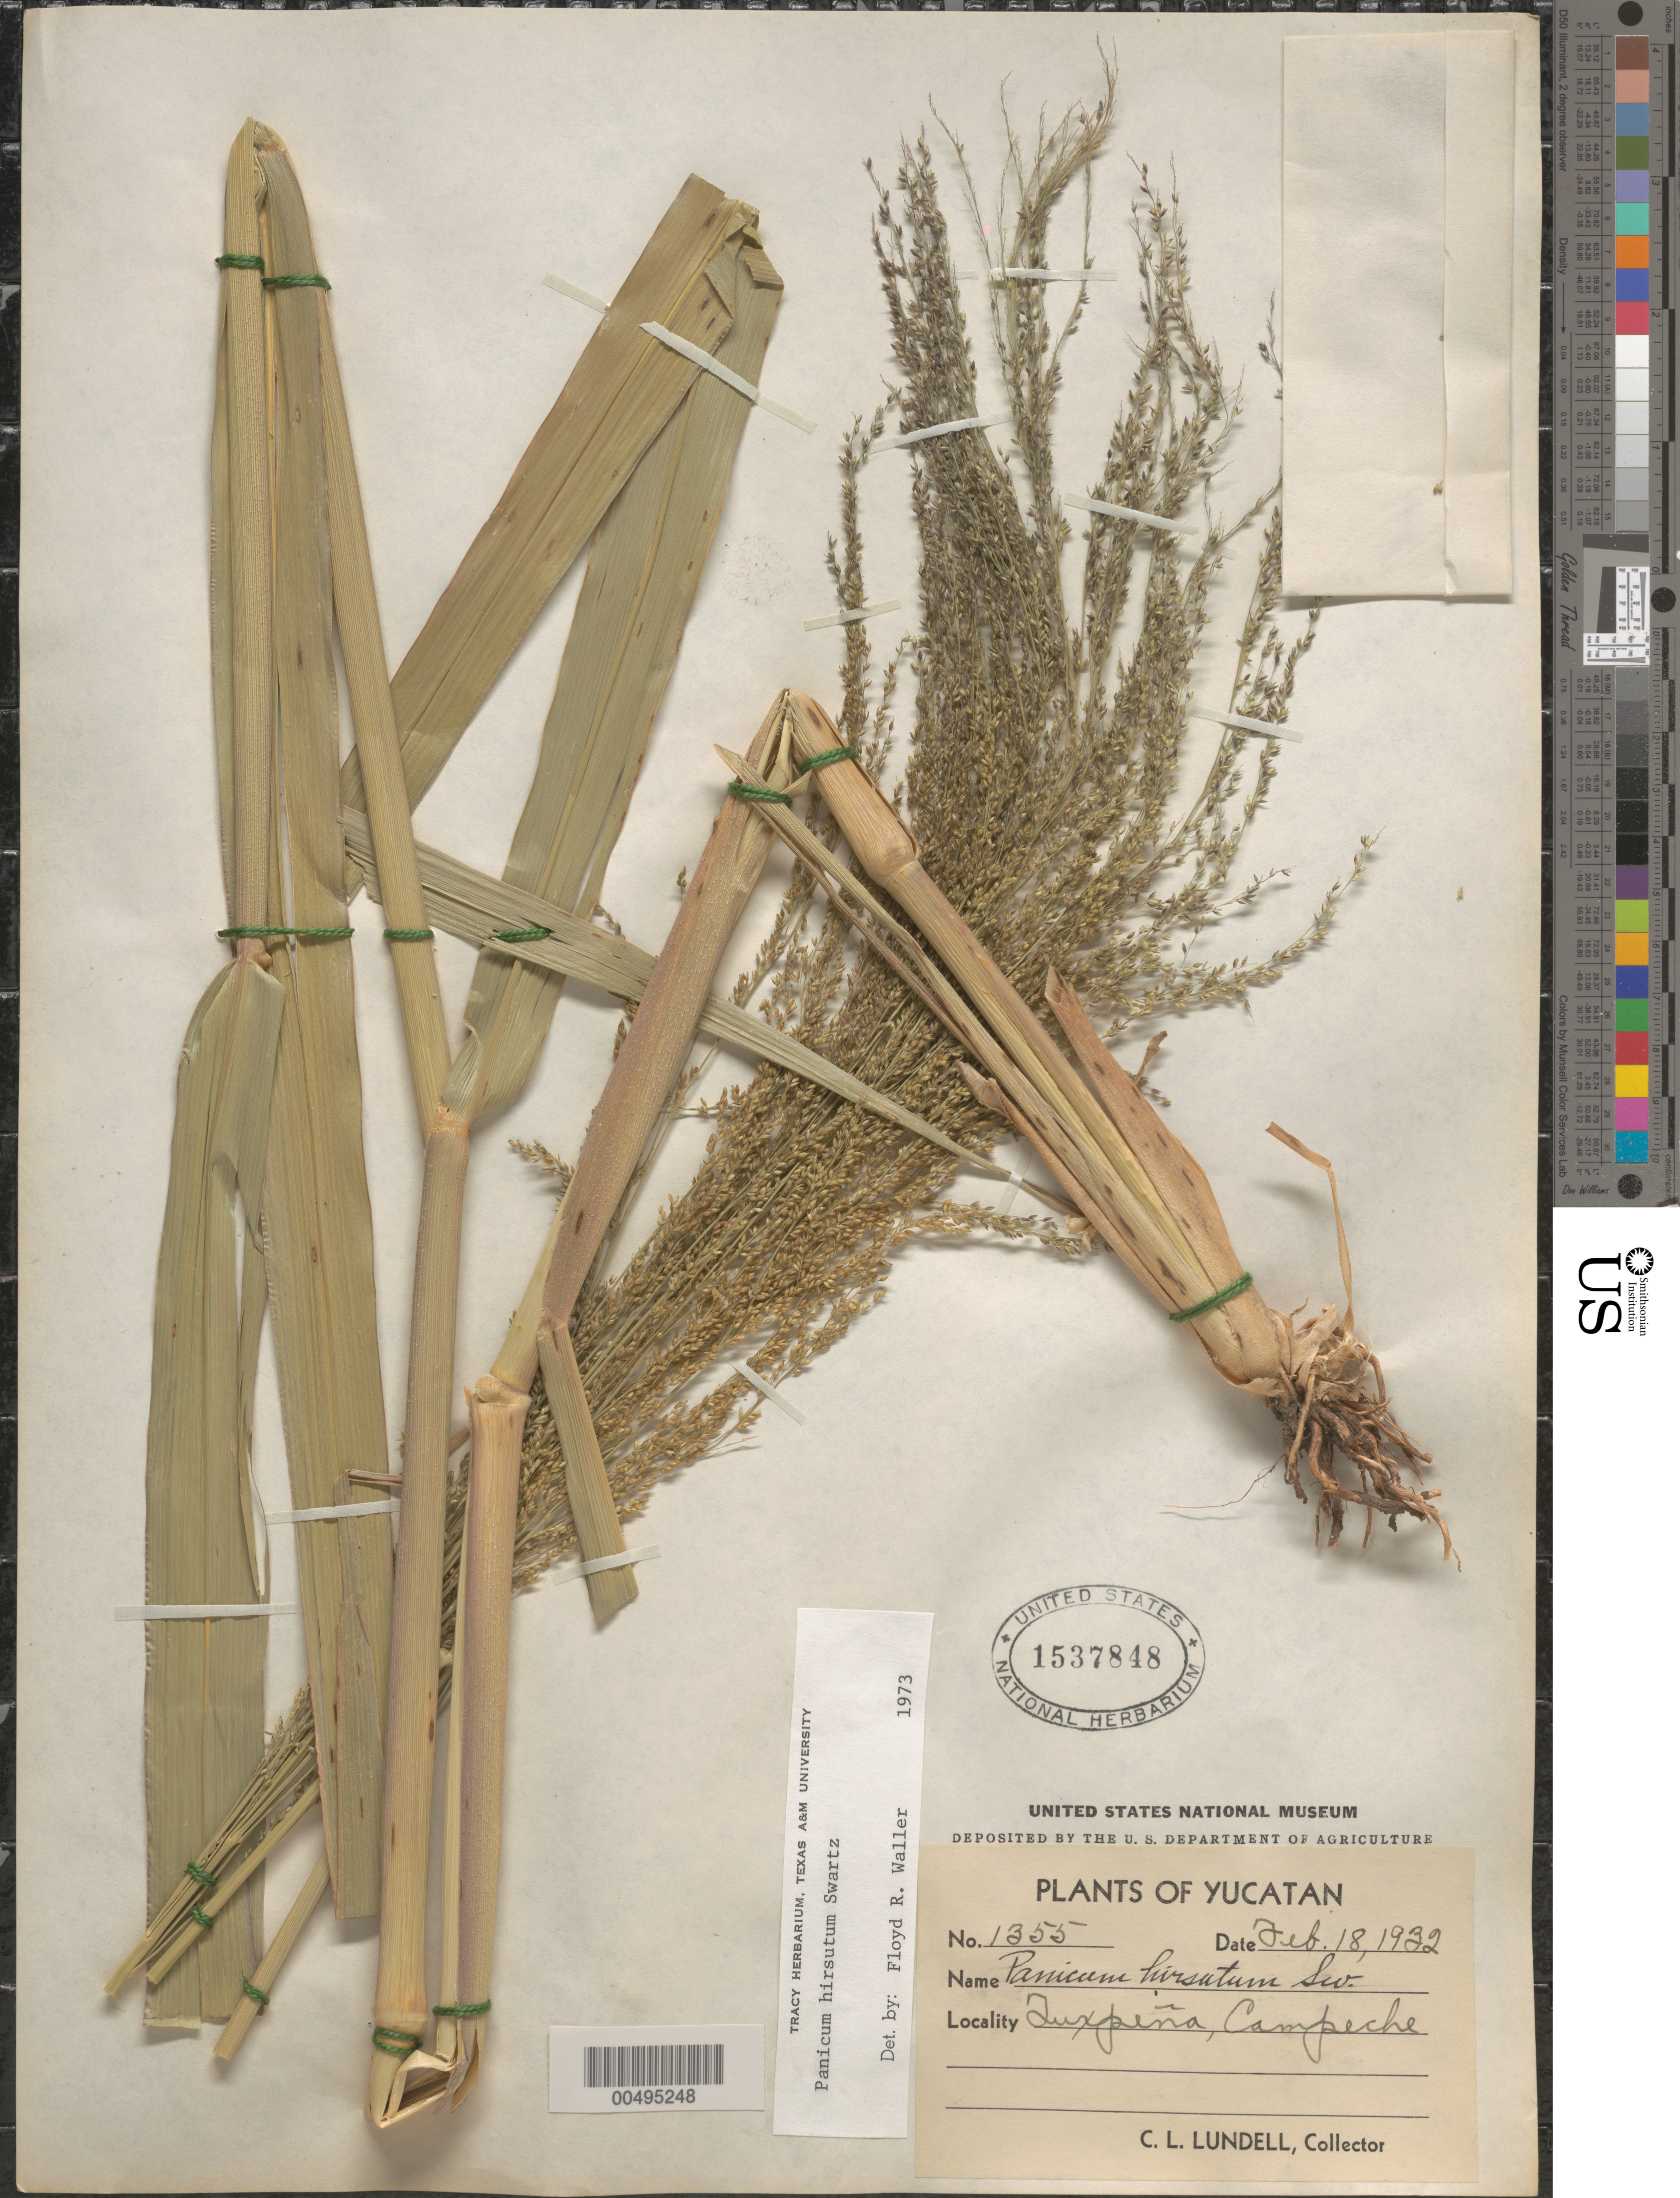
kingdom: Plantae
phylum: Tracheophyta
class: Liliopsida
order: Poales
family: Poaceae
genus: Panicum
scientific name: Panicum hirsutum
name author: Sw.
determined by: Waller, F. R.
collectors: C. L. Lundell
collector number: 1355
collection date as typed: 18 Feb 1932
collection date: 1932-02-18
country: Mexico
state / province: Chiapas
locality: Yucatan [Peninsula], Tuxpe¤a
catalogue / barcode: US 1537848